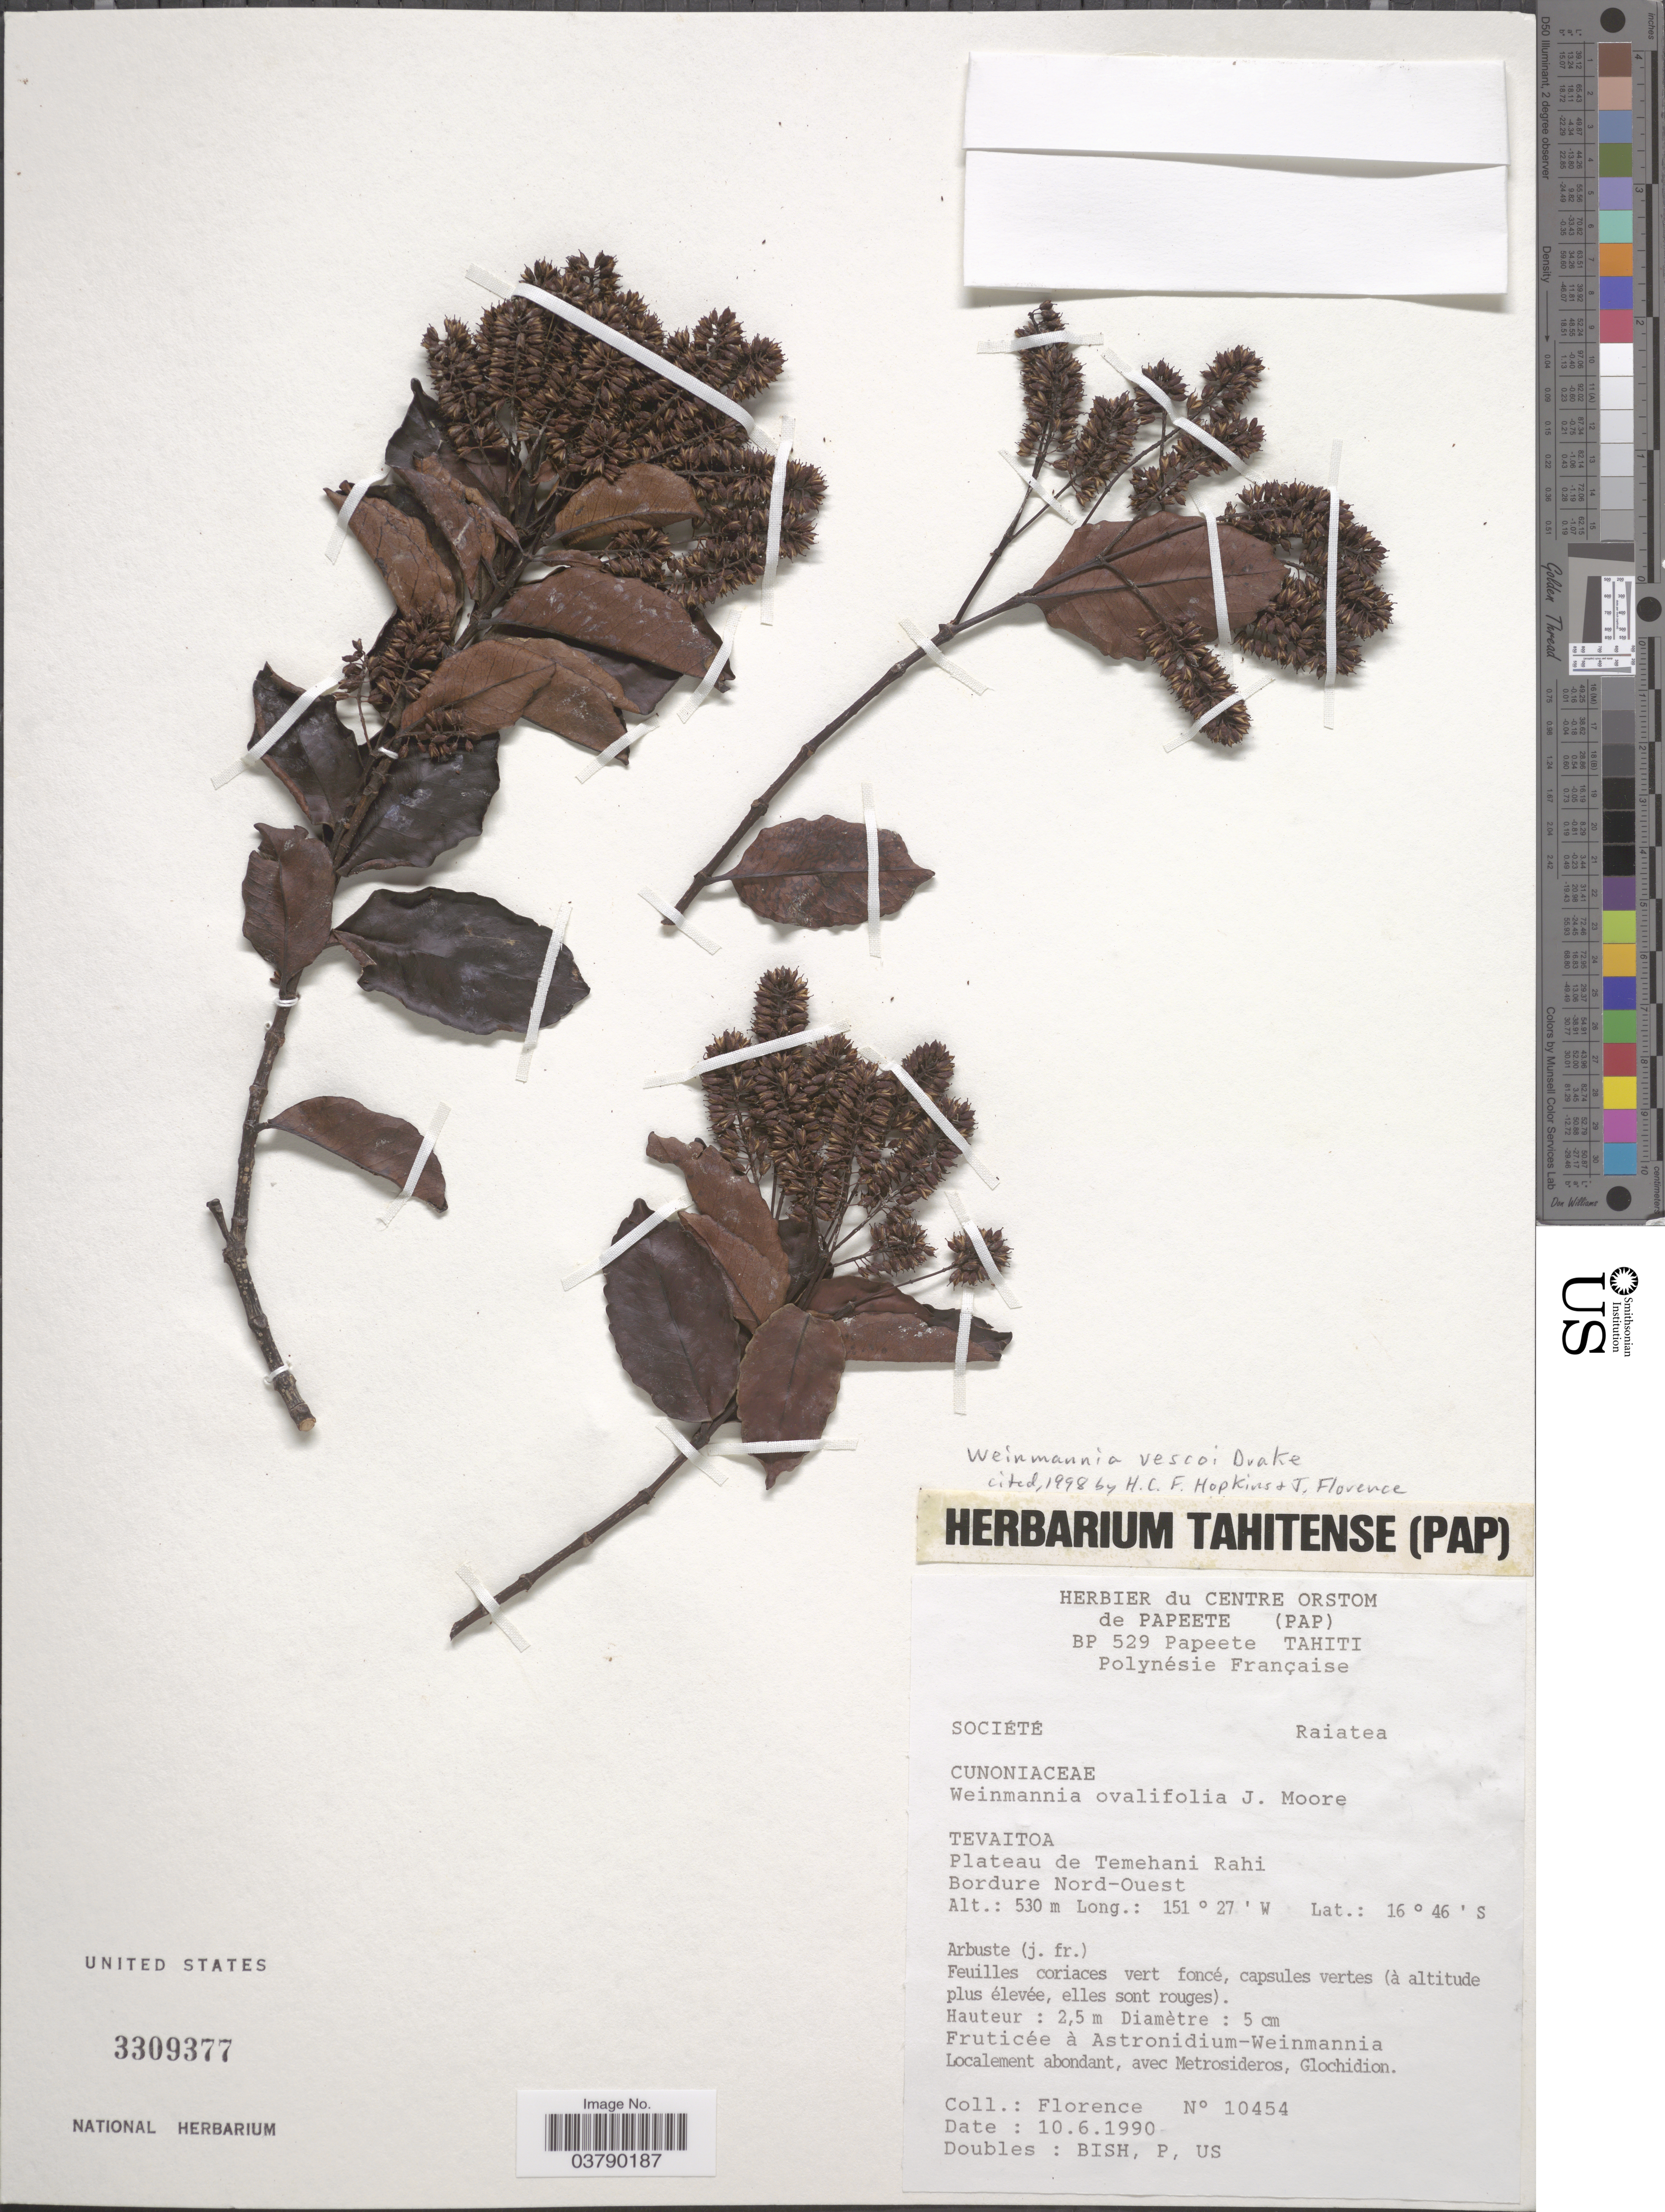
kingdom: Plantae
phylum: Tracheophyta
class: Magnoliopsida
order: Oxalidales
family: Cunoniaceae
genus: Pterophylla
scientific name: Pterophylla vescoi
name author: (Drake) Pillon & H.C. Hopkins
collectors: -. Florence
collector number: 10454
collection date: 1990-06-10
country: French Polynesia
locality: Société, Raiatea. Tevaitoa. Plateau de Temehani Rahi. Bordure Nord-Ouest.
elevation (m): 530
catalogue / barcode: US 3309377